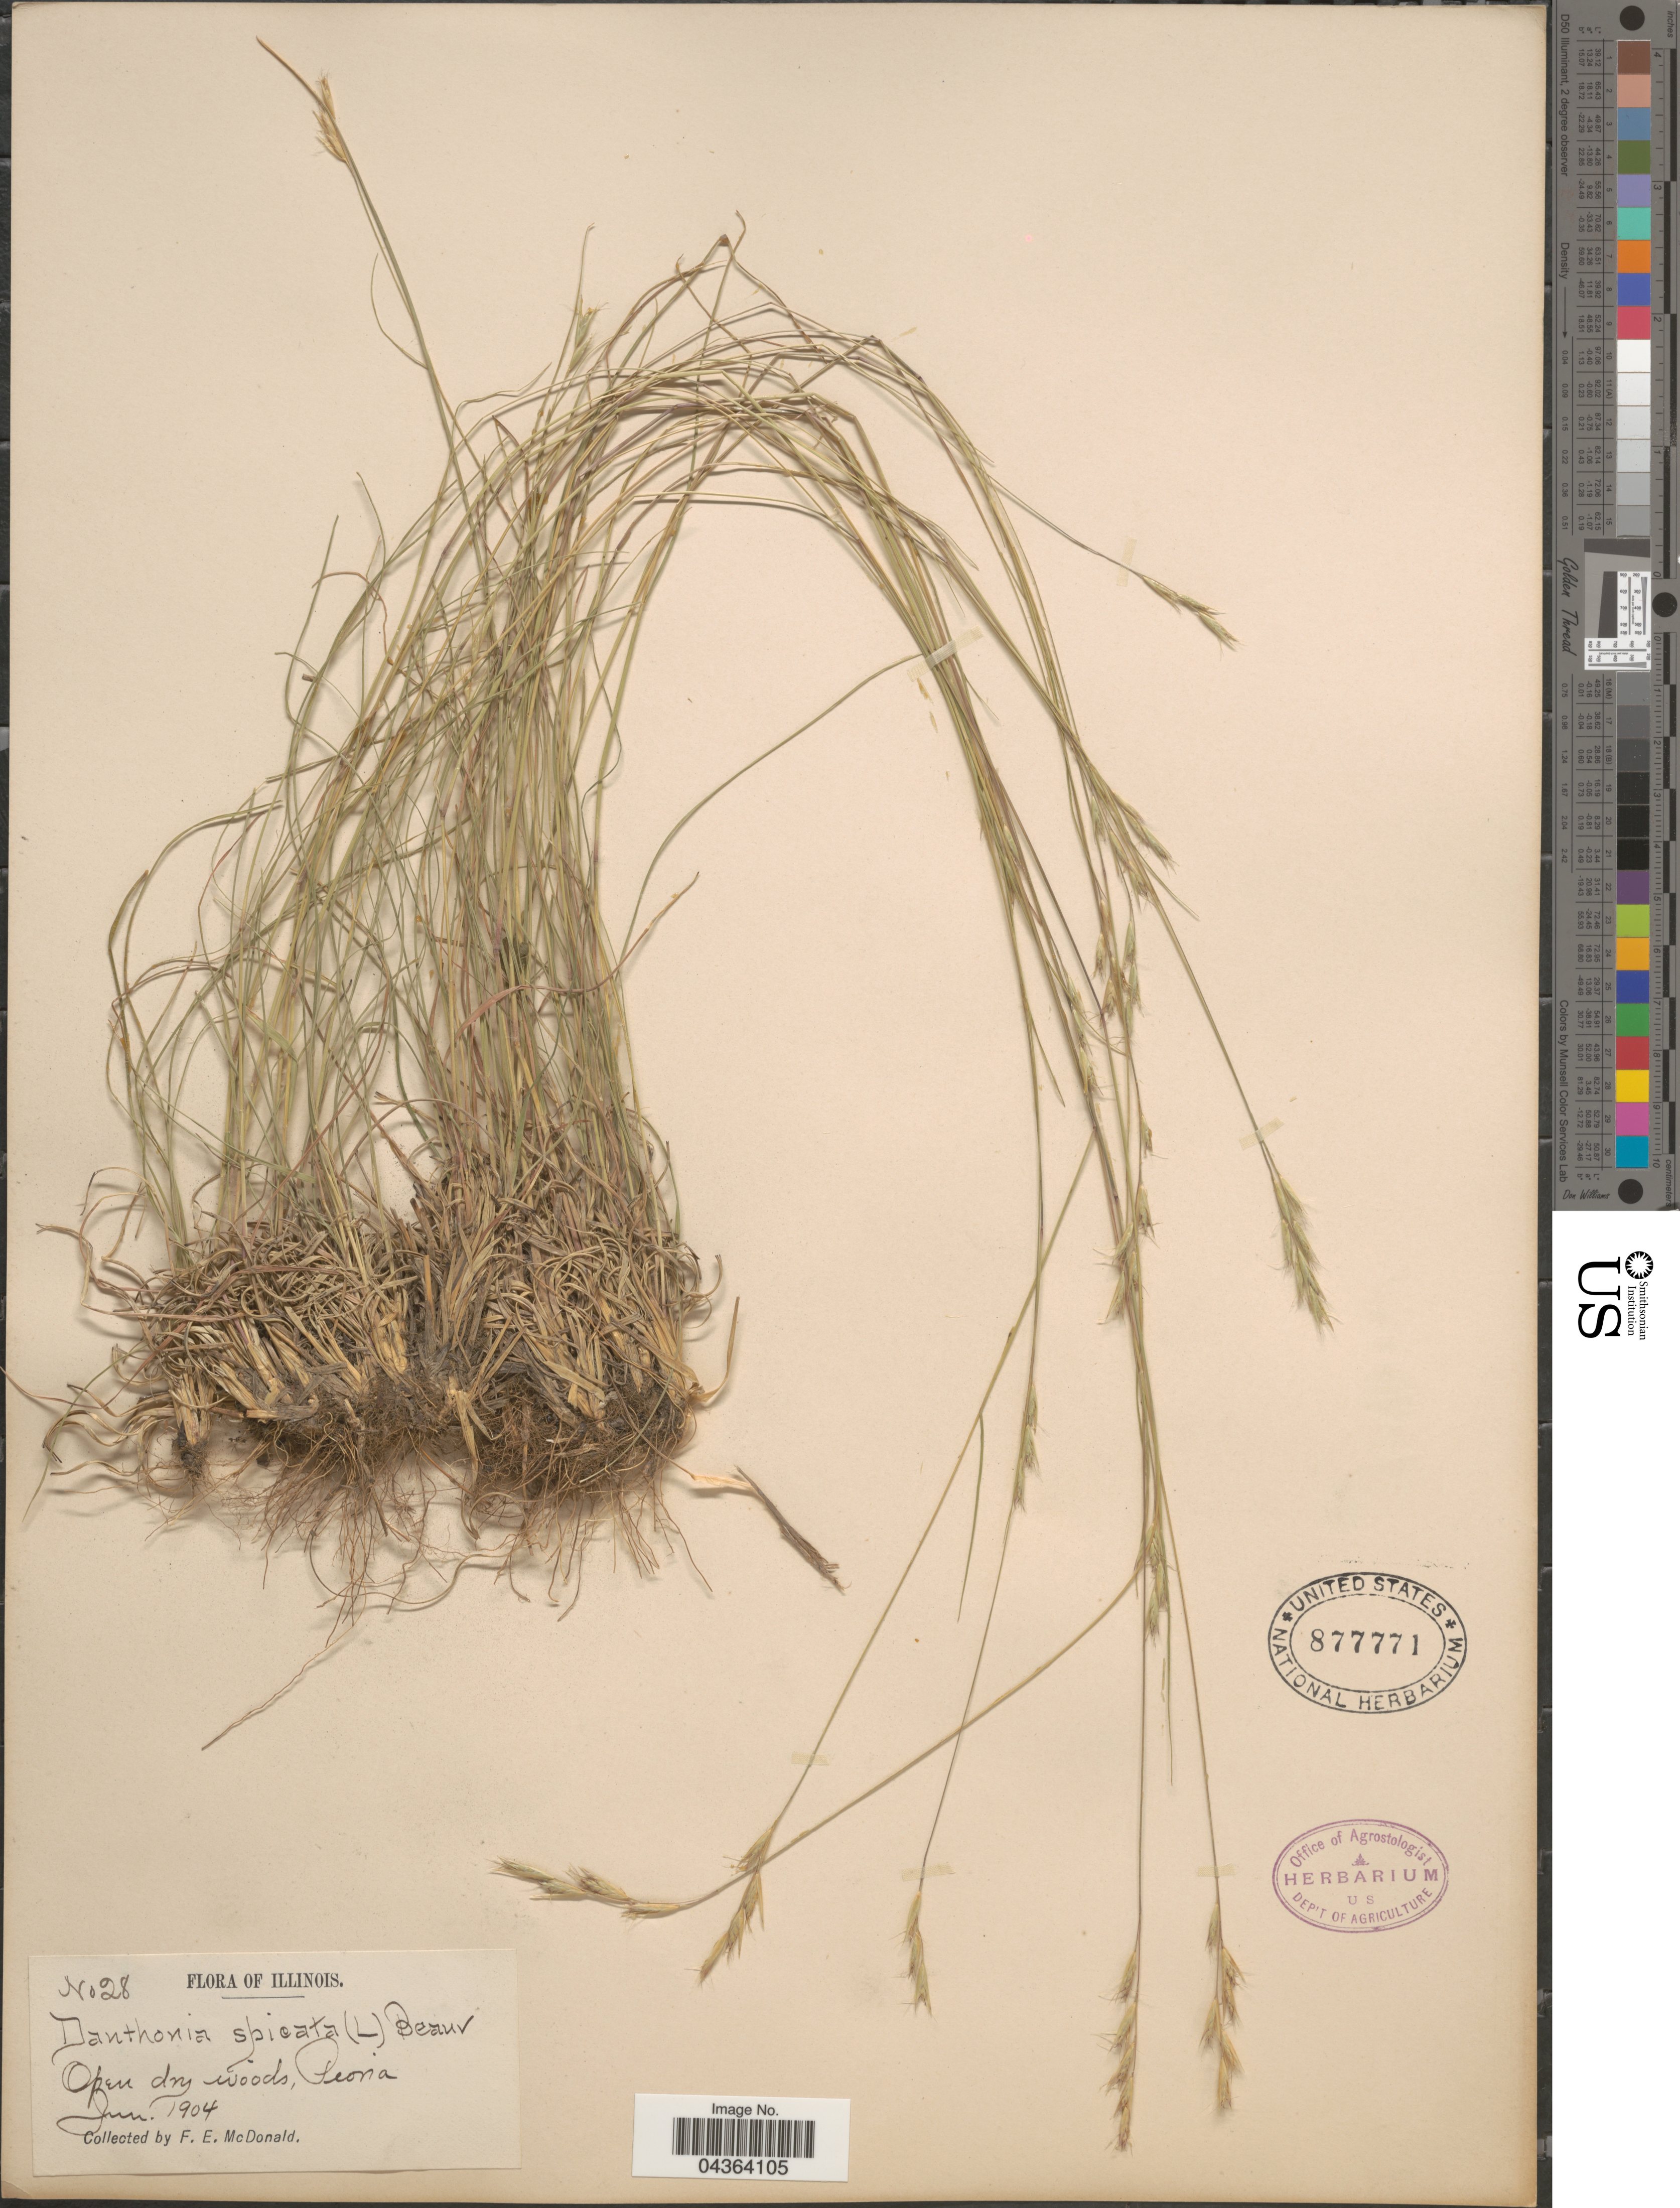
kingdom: Plantae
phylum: Tracheophyta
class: Liliopsida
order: Poales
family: Poaceae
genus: Danthonia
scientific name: Danthonia spicata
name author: (L.) P. Beauv. ex Roem. & Schult.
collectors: F. E. McDonald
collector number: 28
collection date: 1904-06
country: United States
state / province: Illinois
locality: Open dry woods, Peoria.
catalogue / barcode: US 877771